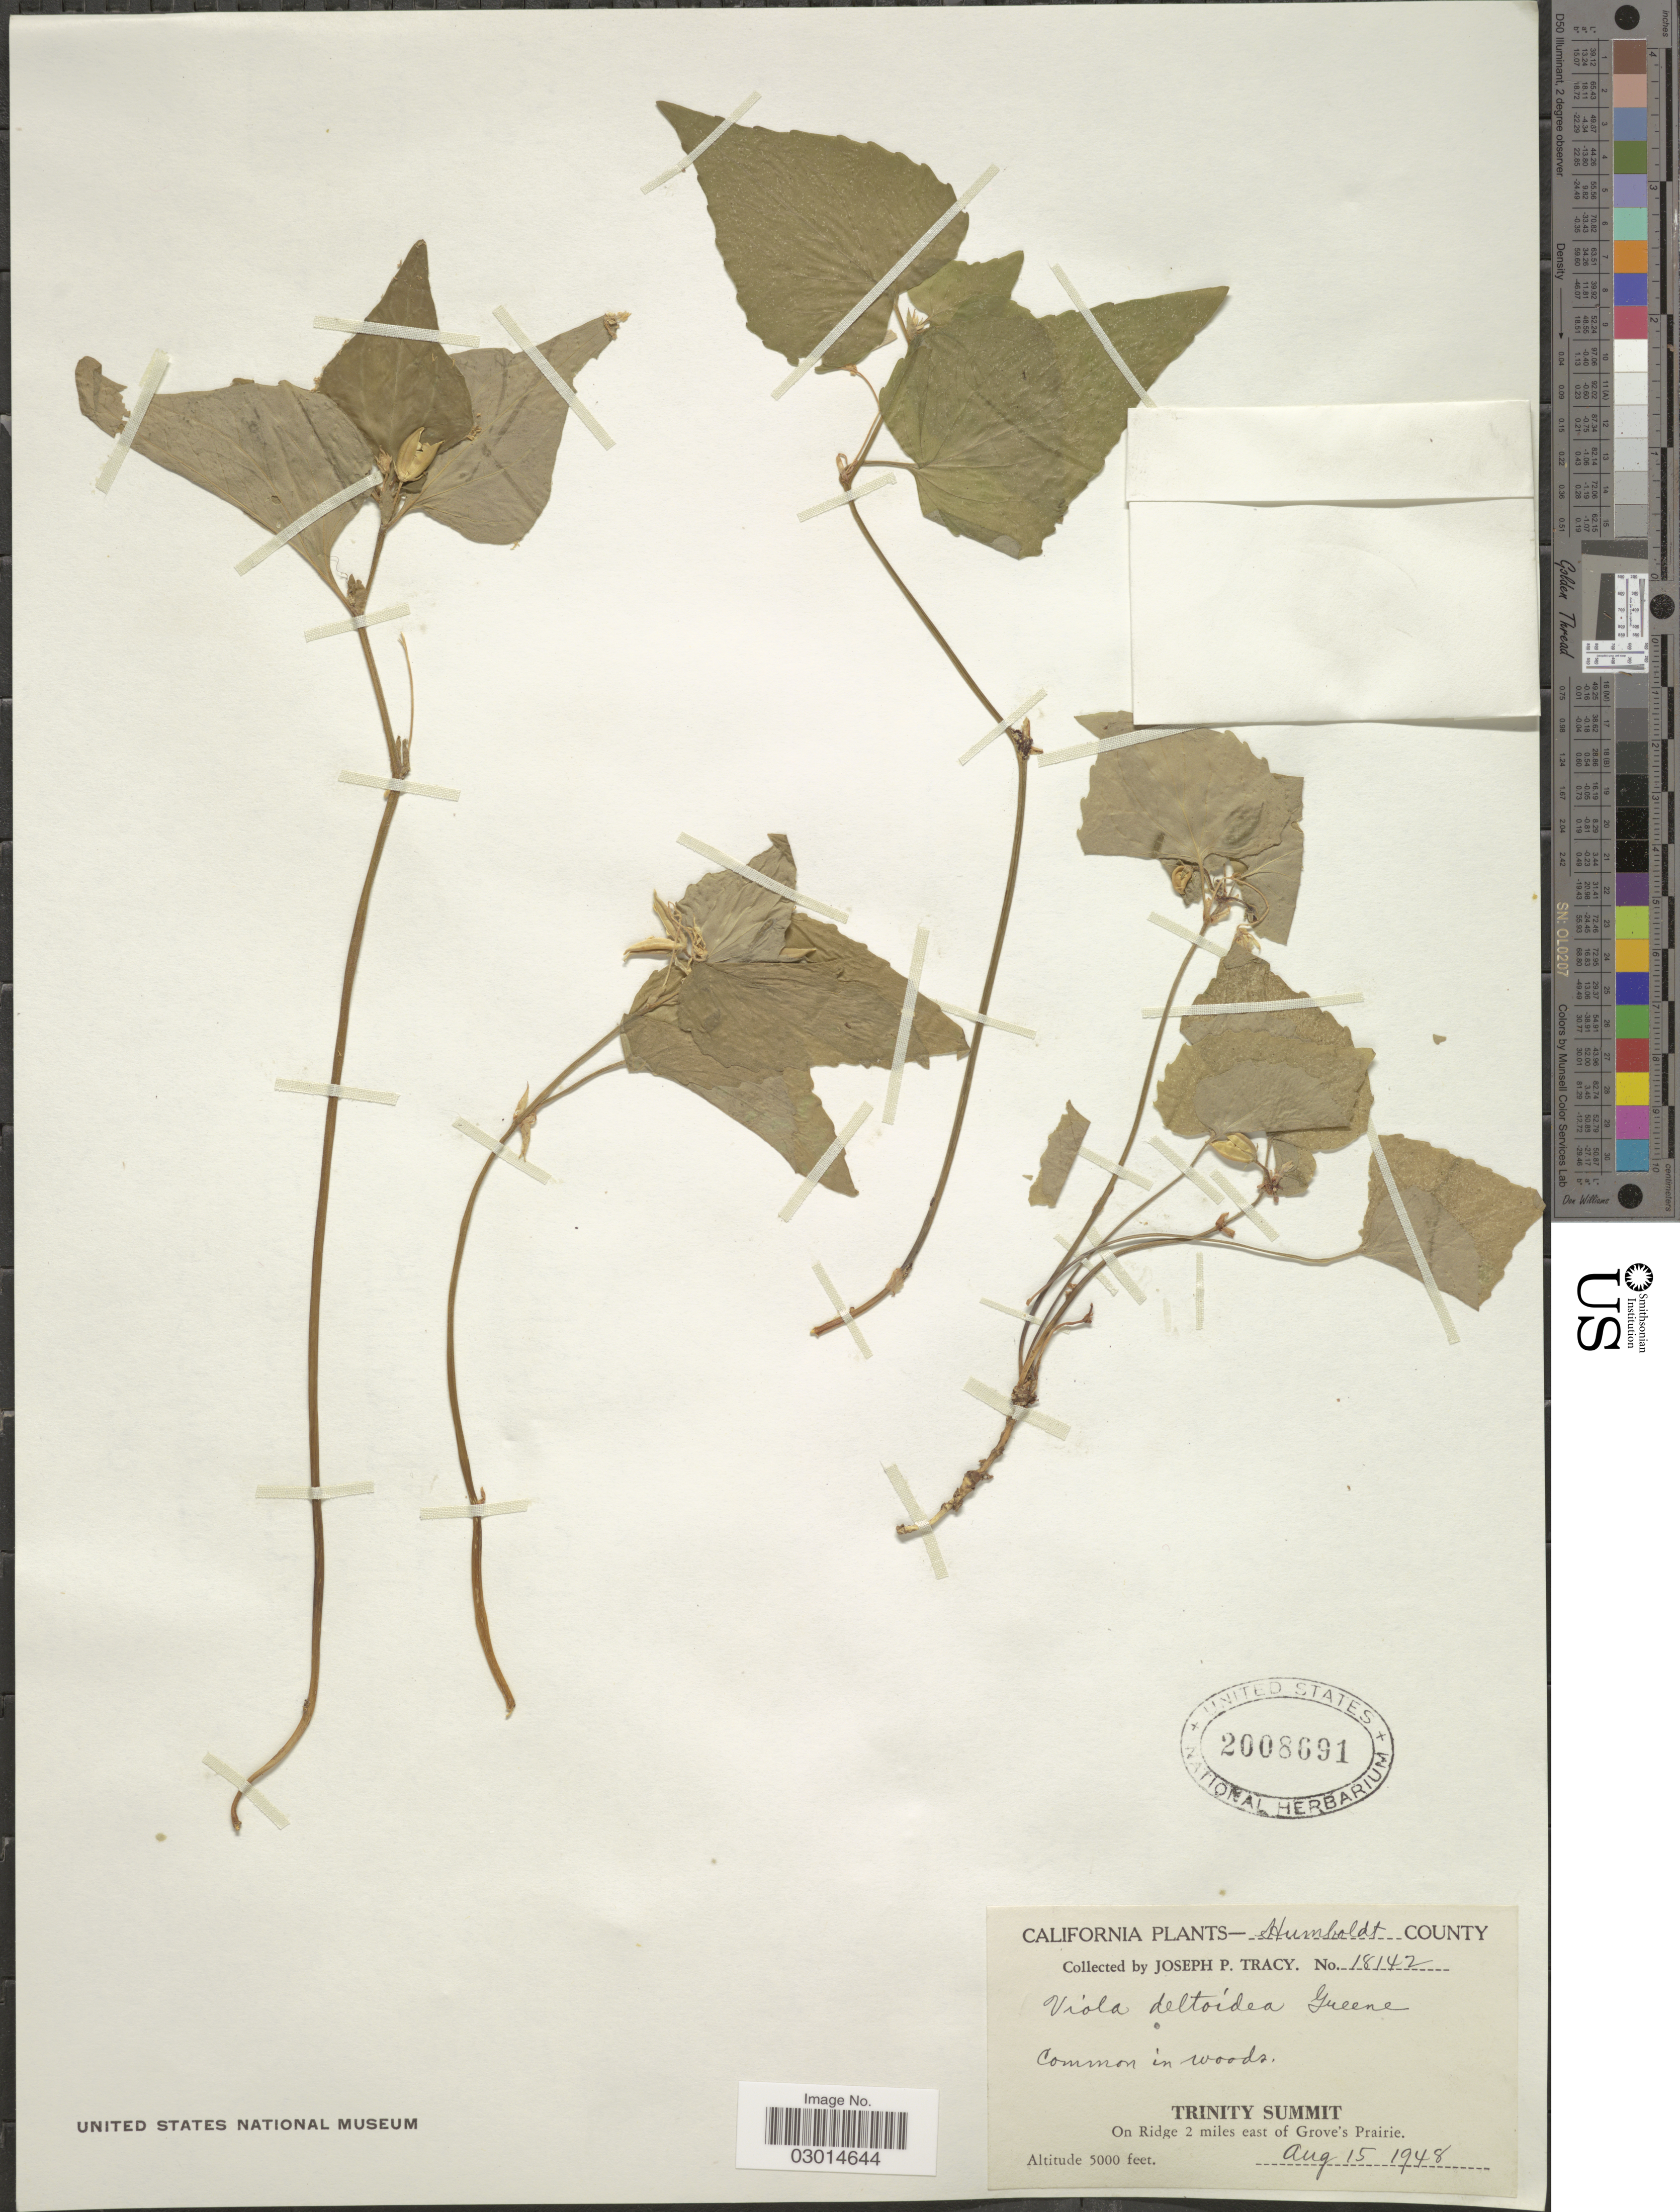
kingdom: Plantae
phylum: Tracheophyta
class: Magnoliopsida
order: Malpighiales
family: Violaceae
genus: Viola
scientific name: Viola deltoidea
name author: Yatabe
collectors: J. Tracy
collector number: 18142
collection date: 1948-08-15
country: United States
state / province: California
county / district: Humboldt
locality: Humboldt County, Trinity Summit, on Ridge 2 miles east of Grove's Prairie.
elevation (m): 1524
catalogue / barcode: US 2008691